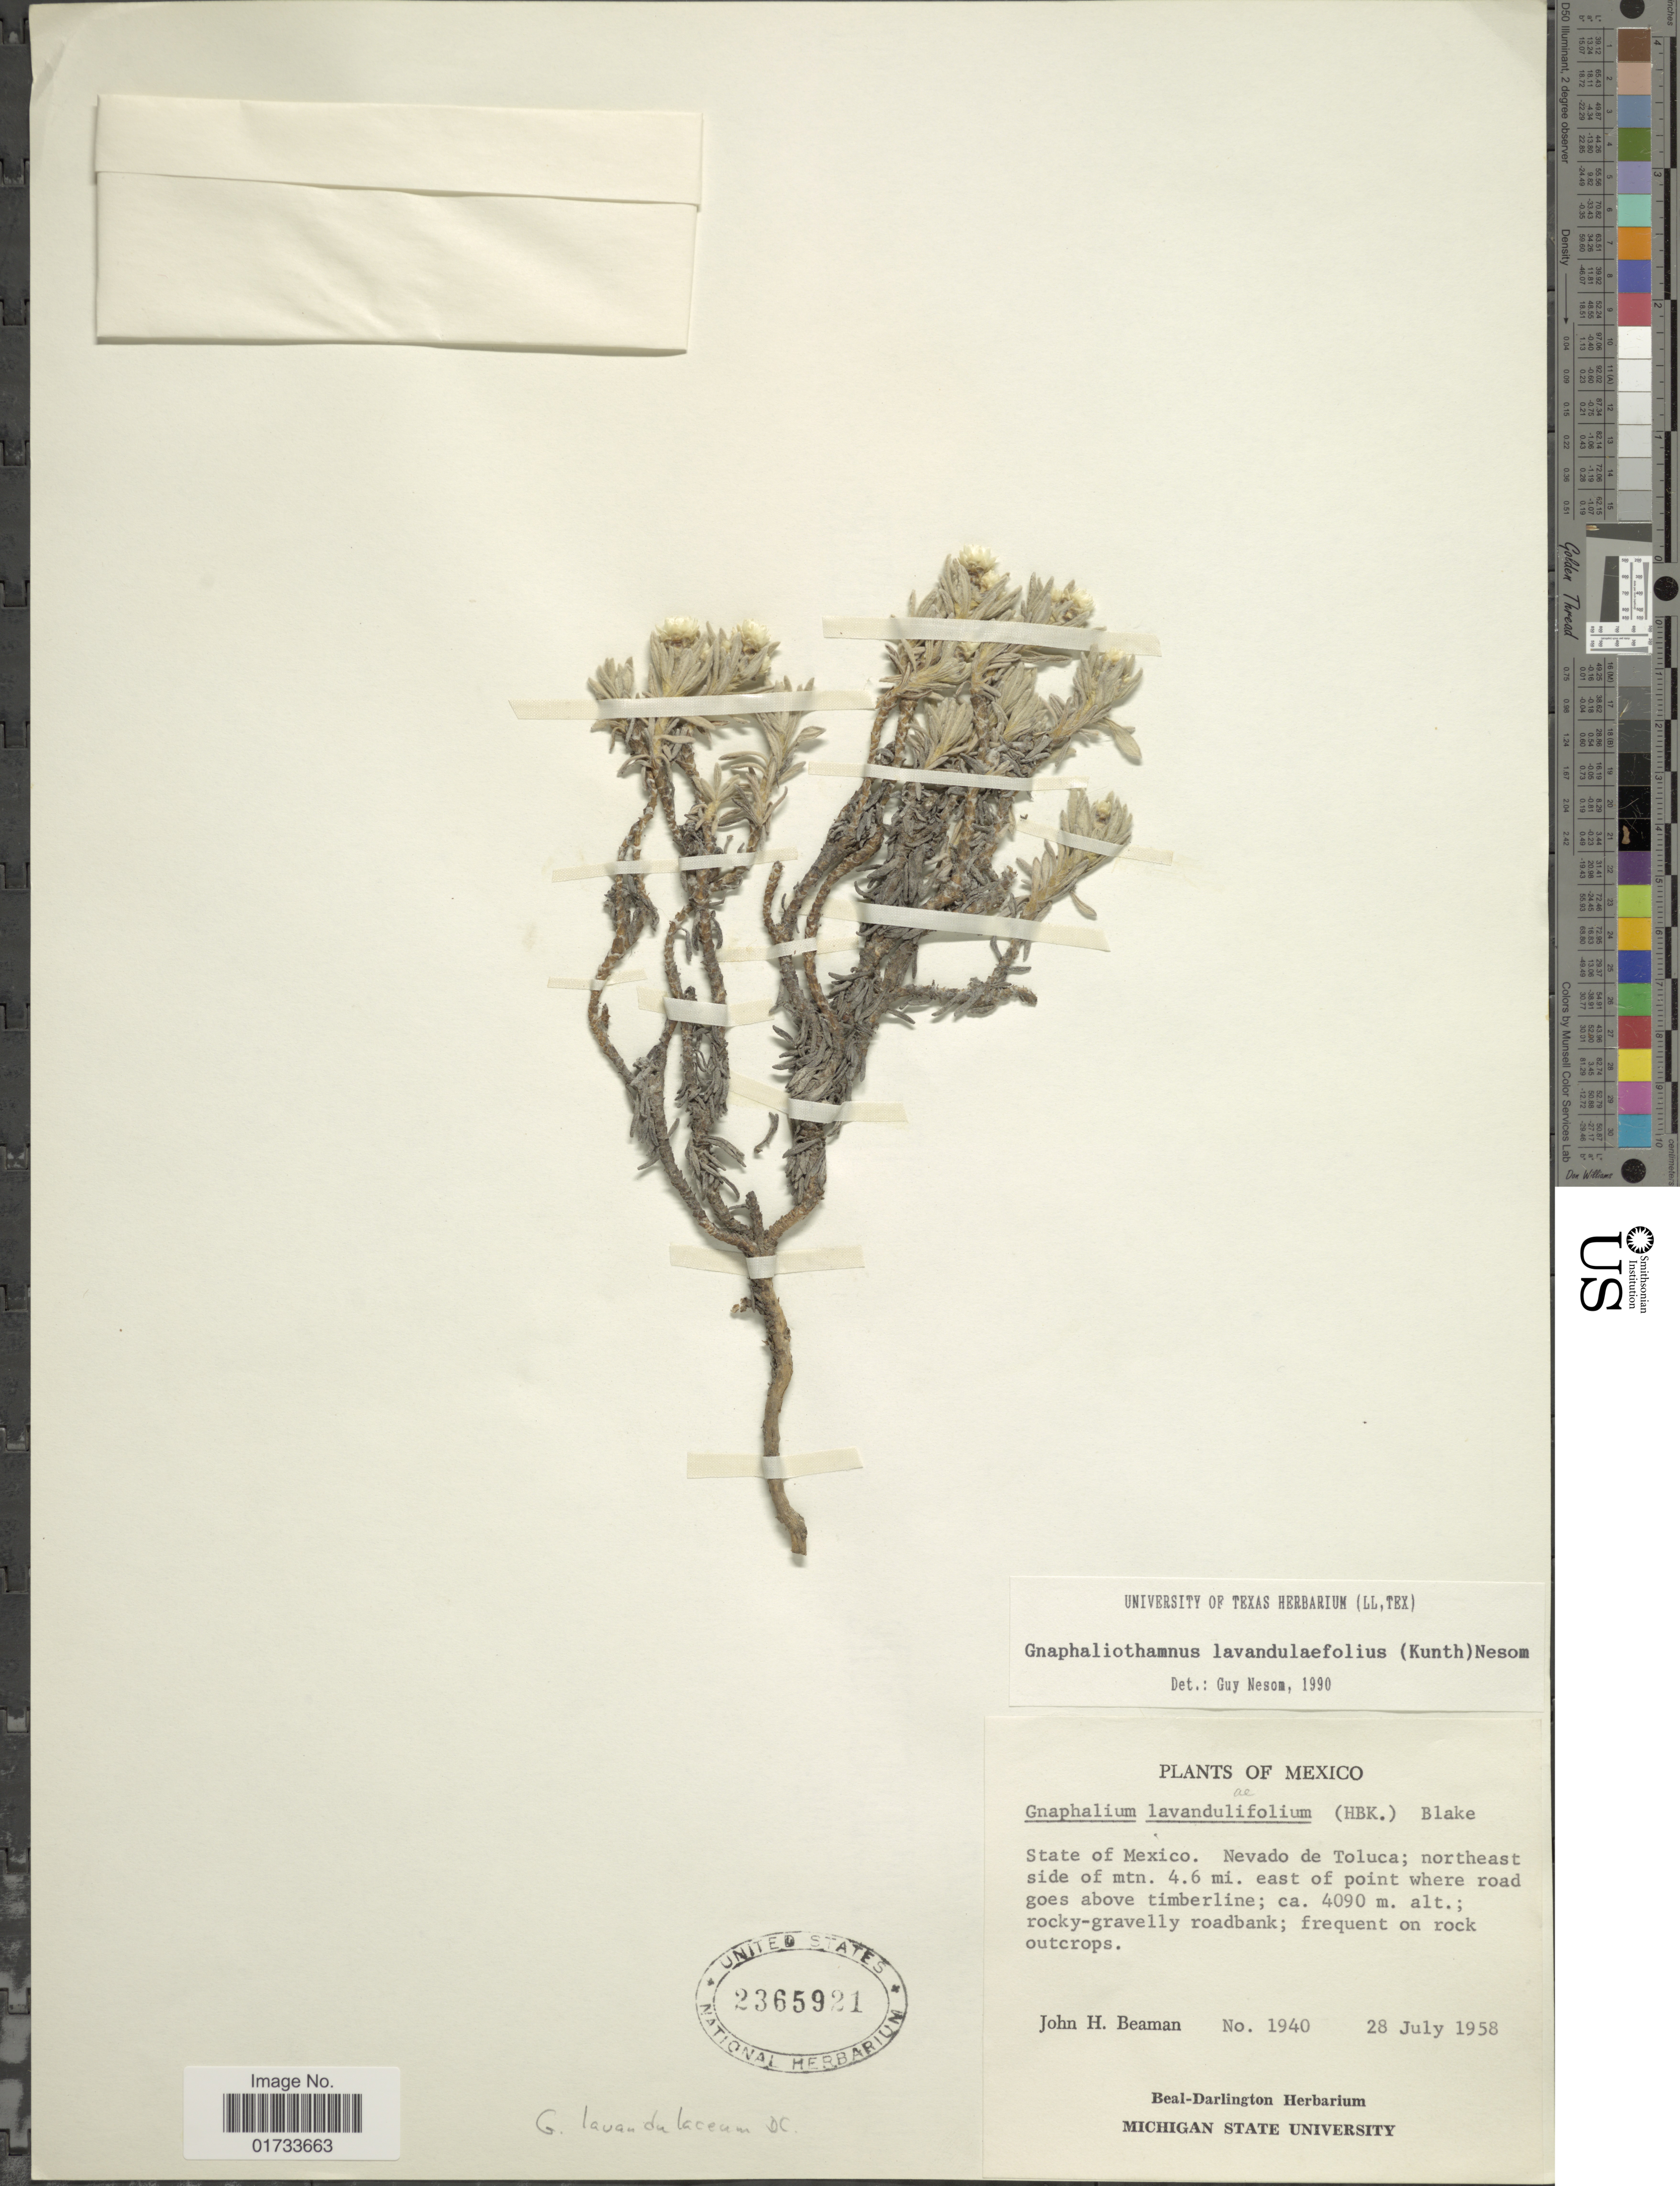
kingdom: Plantae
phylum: Tracheophyta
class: Magnoliopsida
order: Asterales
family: Asteraceae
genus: Chionolaena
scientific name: Chionolaena lavandulifolia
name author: (Kunth) Benth. & Hook.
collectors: J. H. Beaman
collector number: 1940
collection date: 1958-07-28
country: Mexico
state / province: México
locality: Nevado de Toluca; northeast side of mtn. 4.6 mi. east of point where road goes timberline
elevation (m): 4090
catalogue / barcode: US 2365921